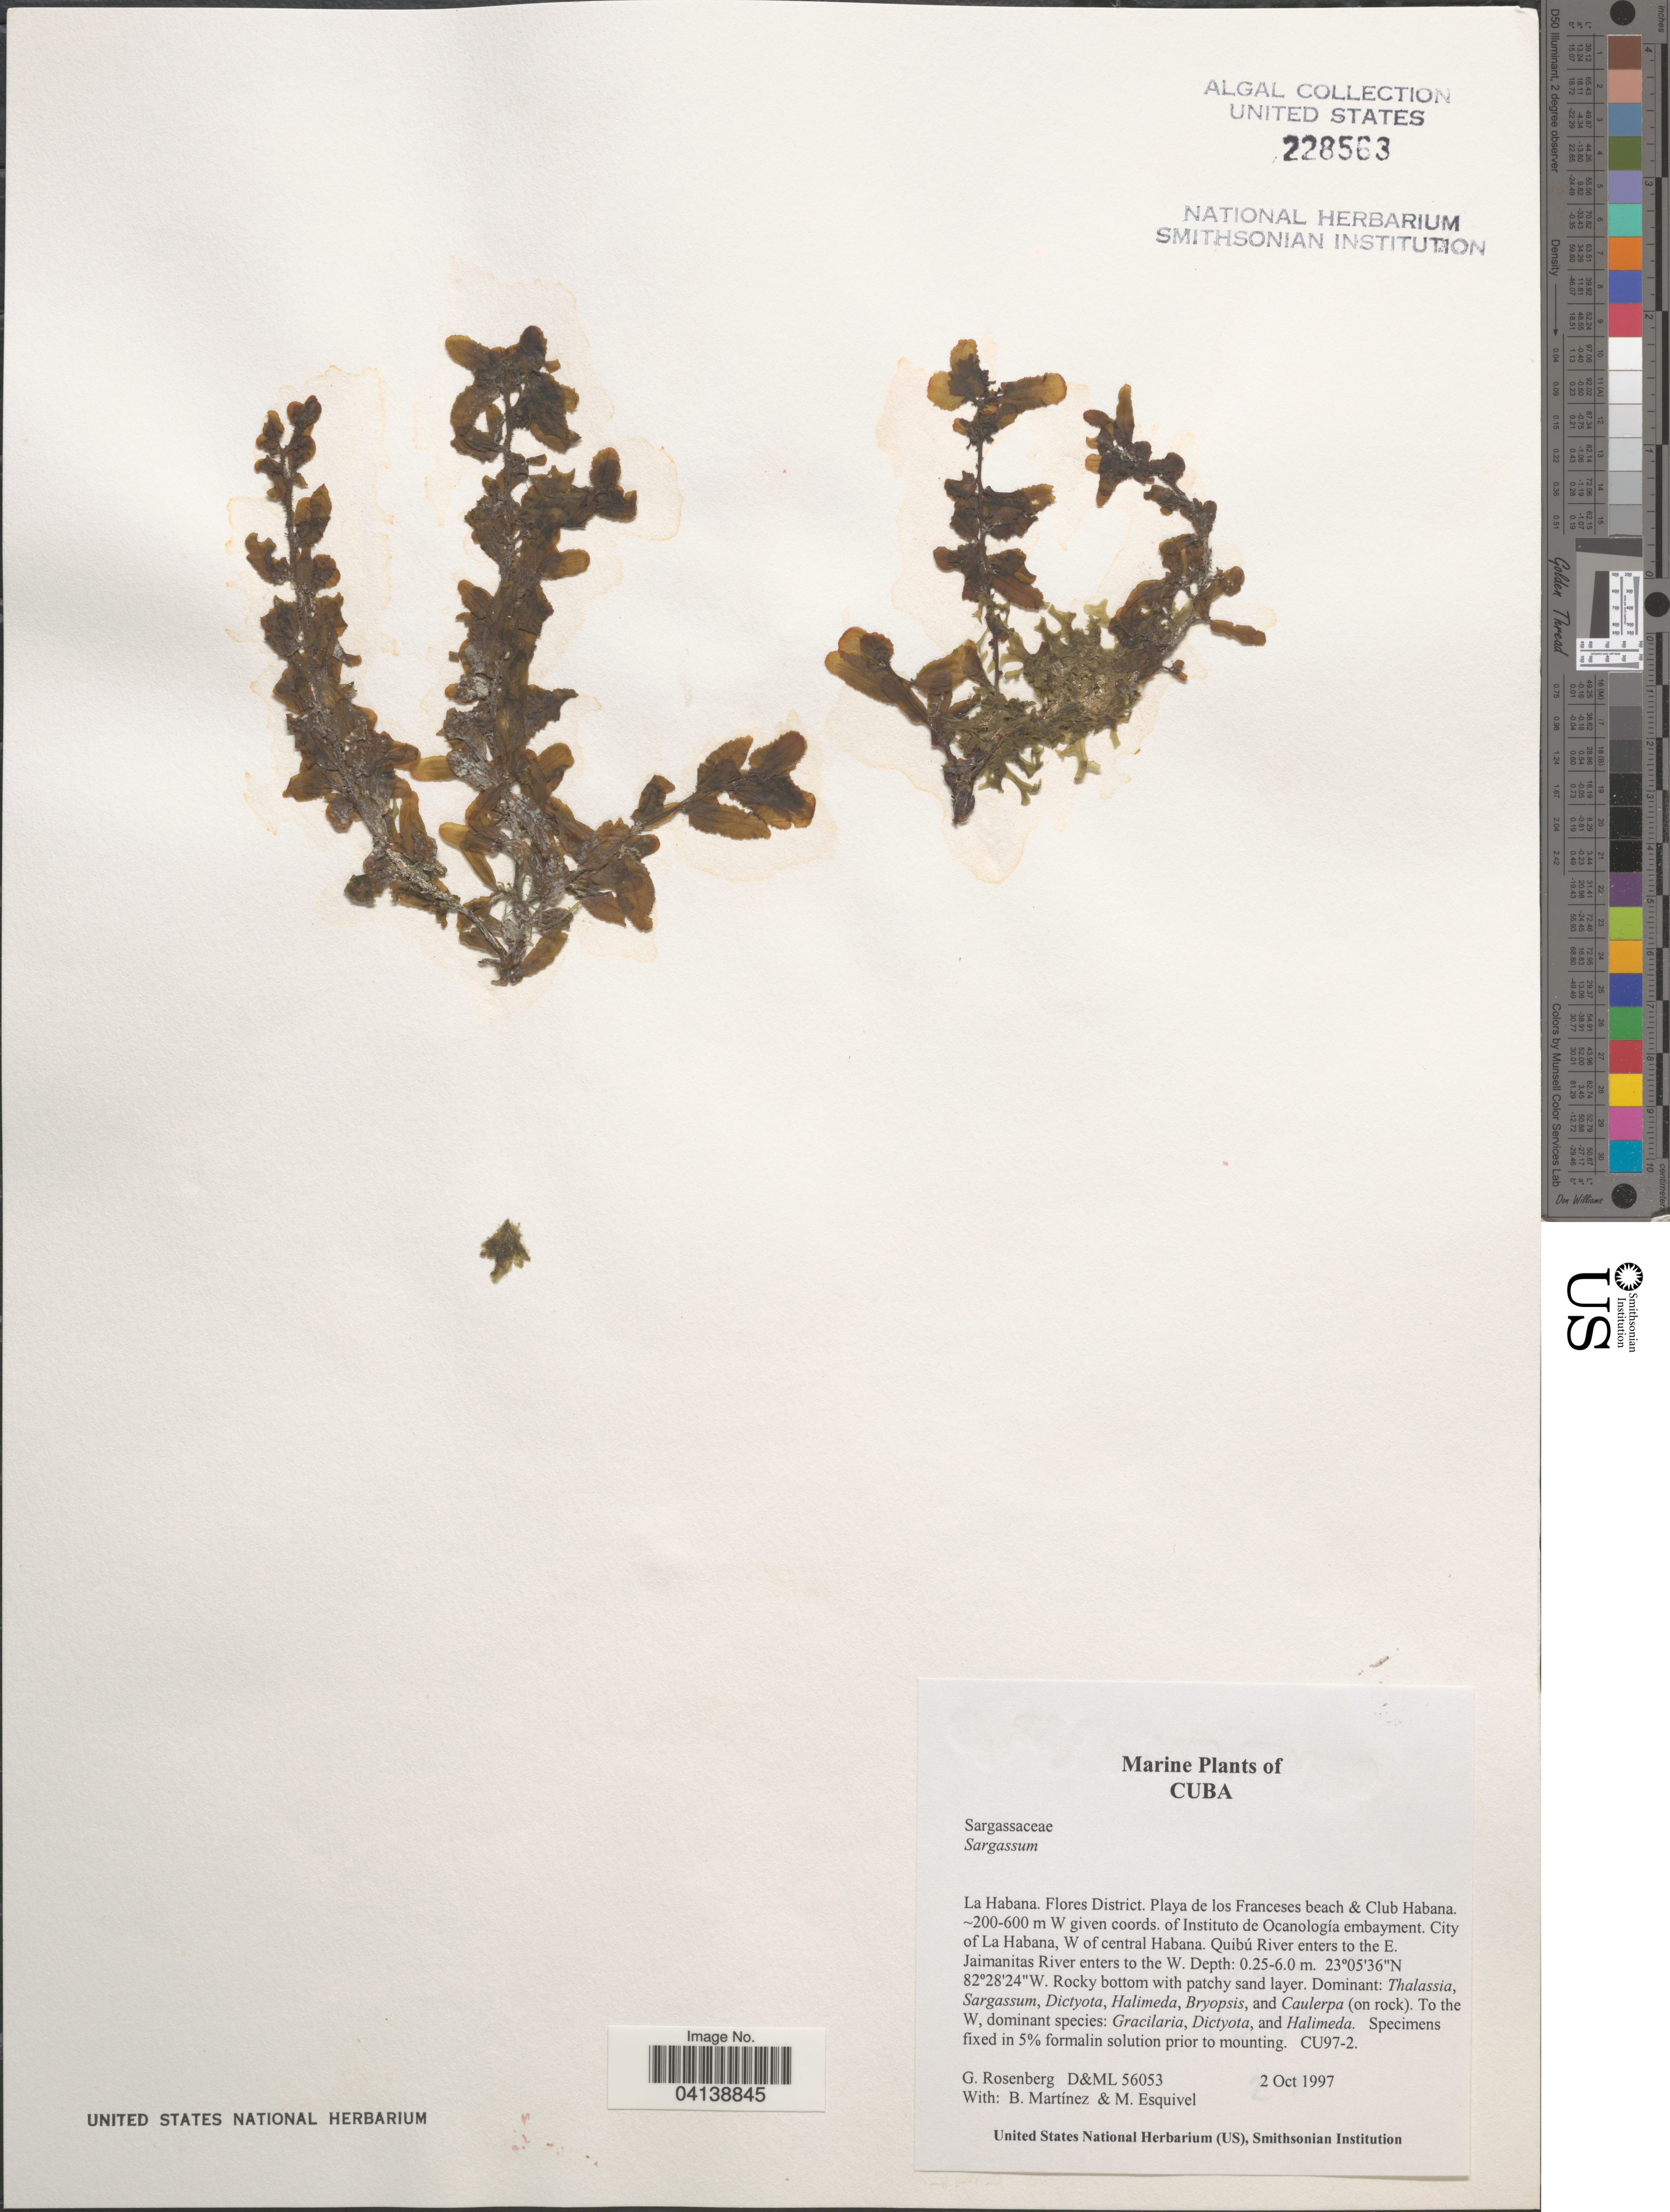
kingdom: Chromista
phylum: Ochrophyta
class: Phaeophyceae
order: Fucales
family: Sargassaceae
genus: Sargassum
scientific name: Sargassum sp.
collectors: G. Rosenberg, B. Martinez & M. Esquivel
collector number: D&ML56053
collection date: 1997-10-02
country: Cuba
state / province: La Habana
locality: Flores District. Playa de los Franceses beach & Club Habana. W given coords. of Instituto de Oceanología embayment. City of La Habana, W of central Havana. Quibú River enters to the E. Jaimanitas River enters to the W.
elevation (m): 200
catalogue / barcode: US 228563